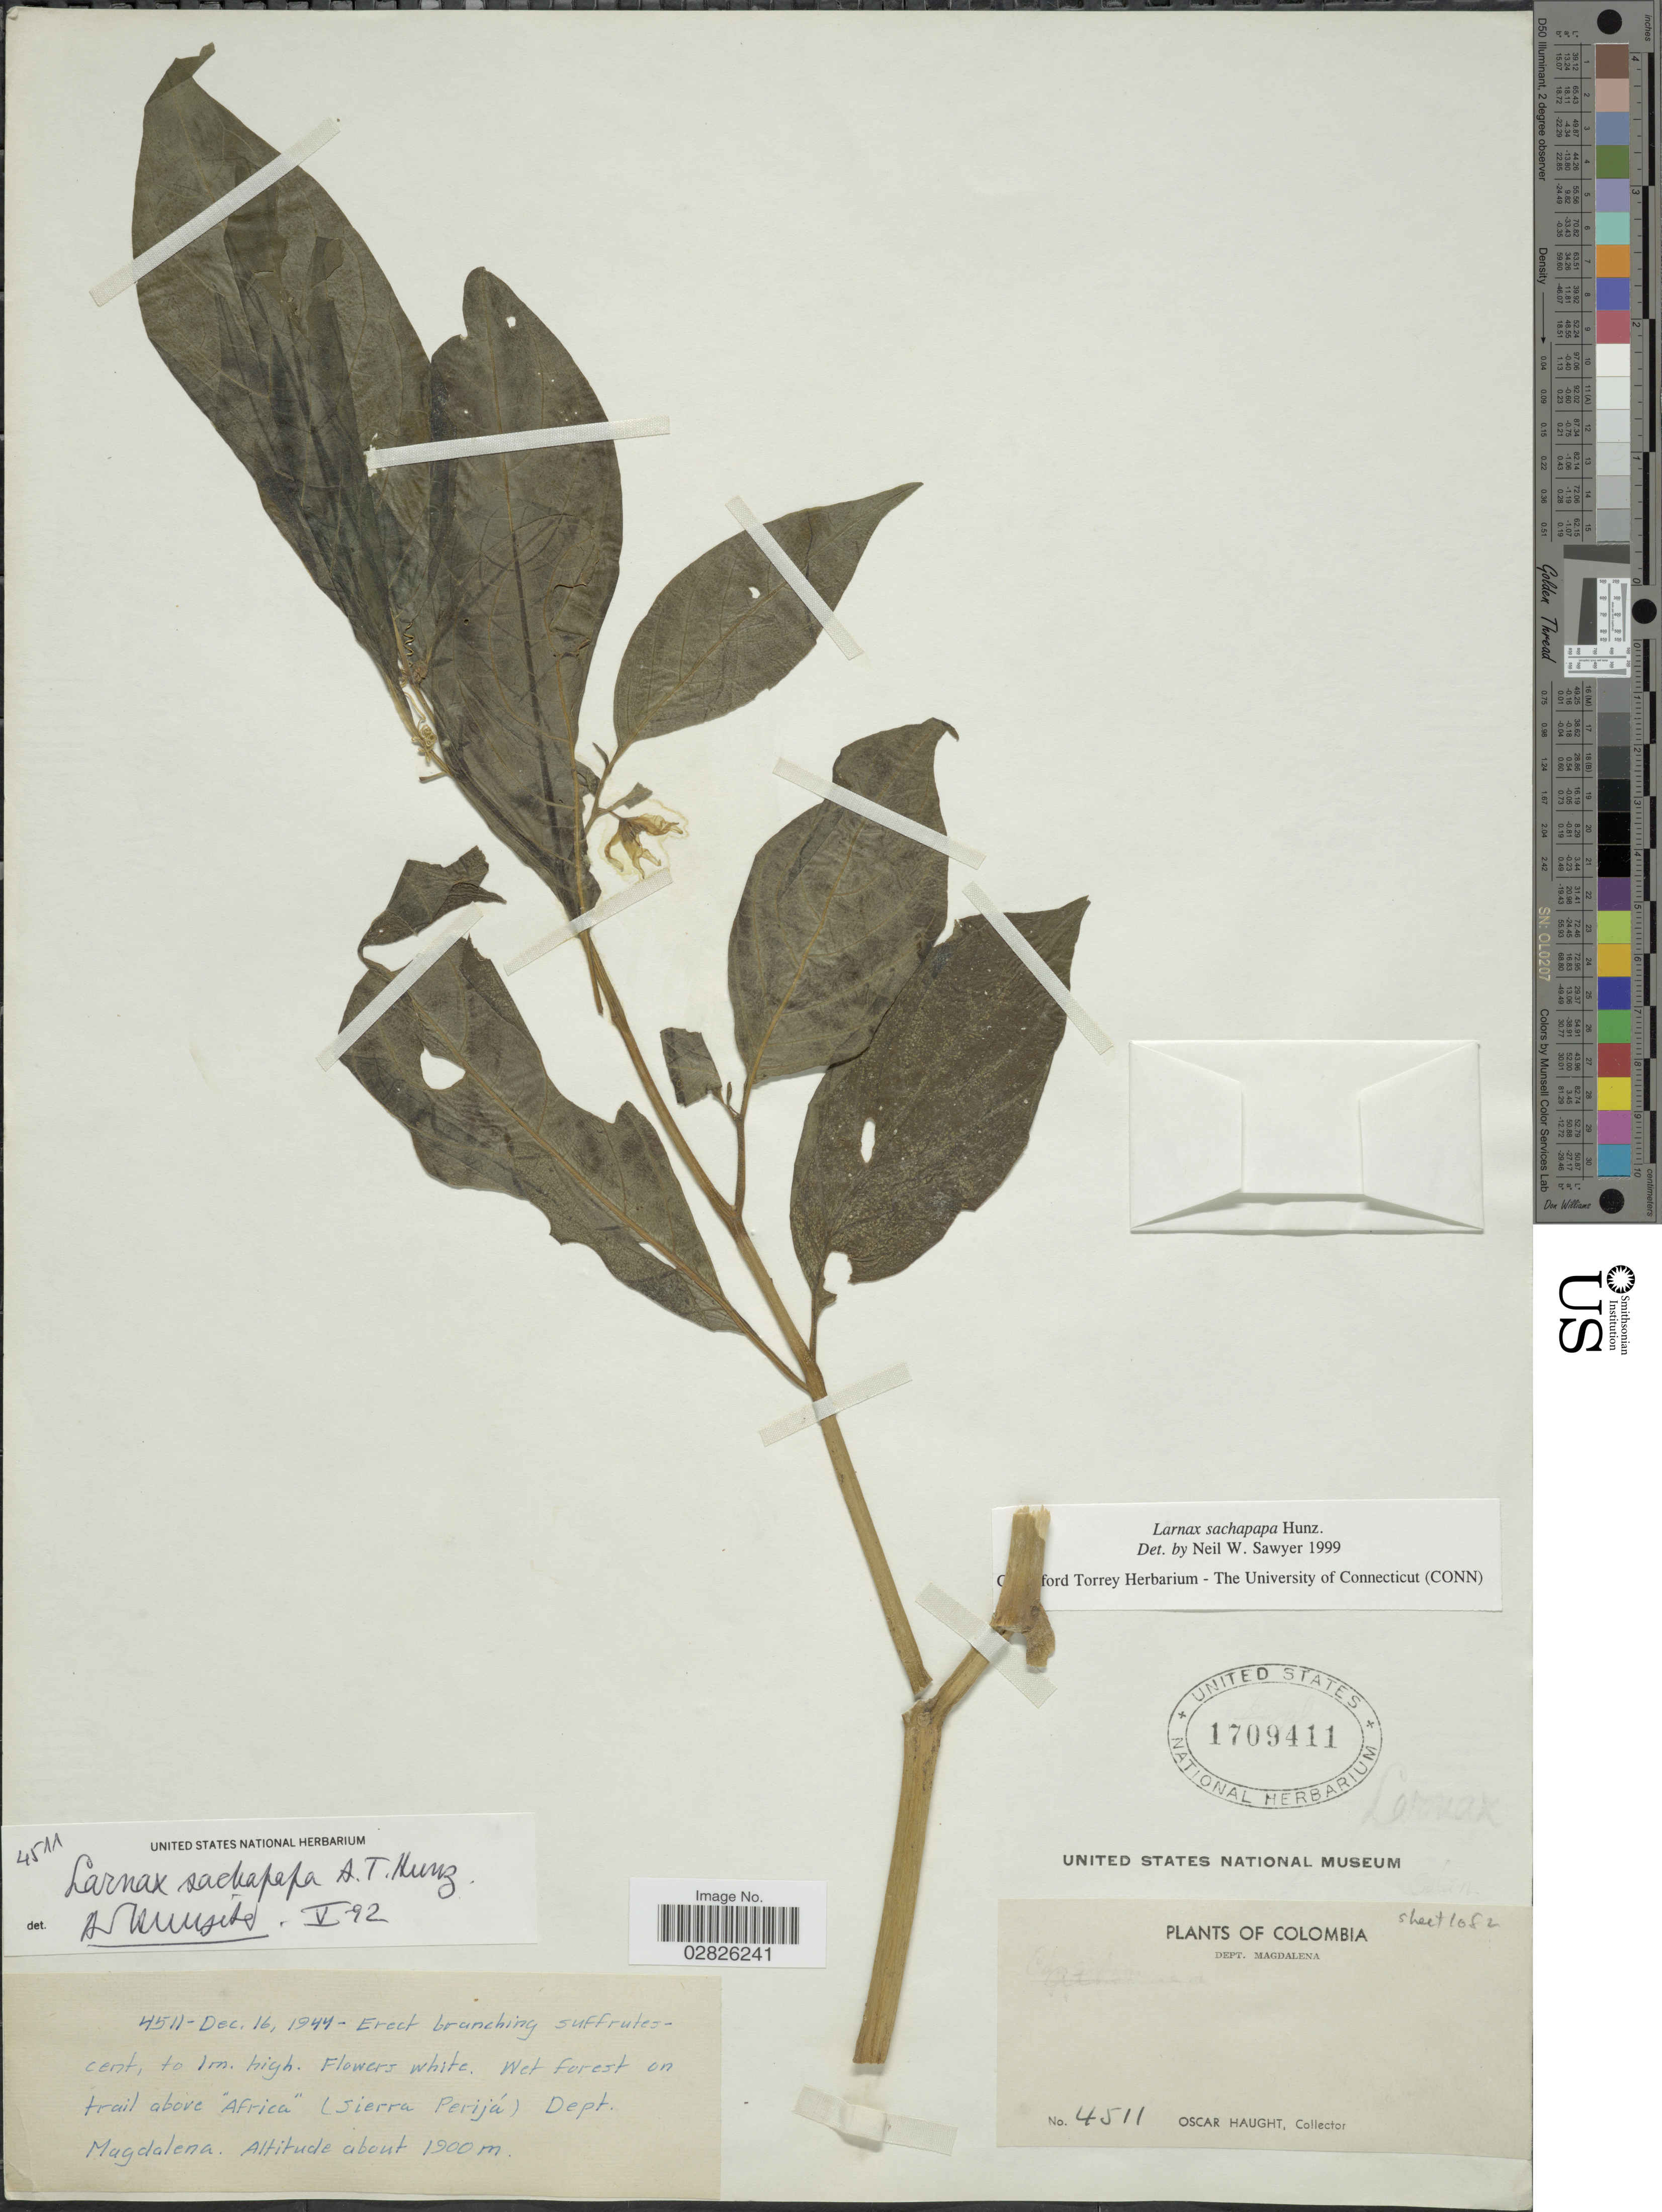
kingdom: Plantae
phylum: Tracheophyta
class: Magnoliopsida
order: Solanales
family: Solanaceae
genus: Larnax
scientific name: Larnax sachapapa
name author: Hunz.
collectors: O. L. Haught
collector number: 4511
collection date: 1944-12-16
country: Colombia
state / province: Magdalena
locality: Wet forest on trail above "Africa" (Sierra Perijá), Dept. Magdalena.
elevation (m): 1900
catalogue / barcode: US 1709411